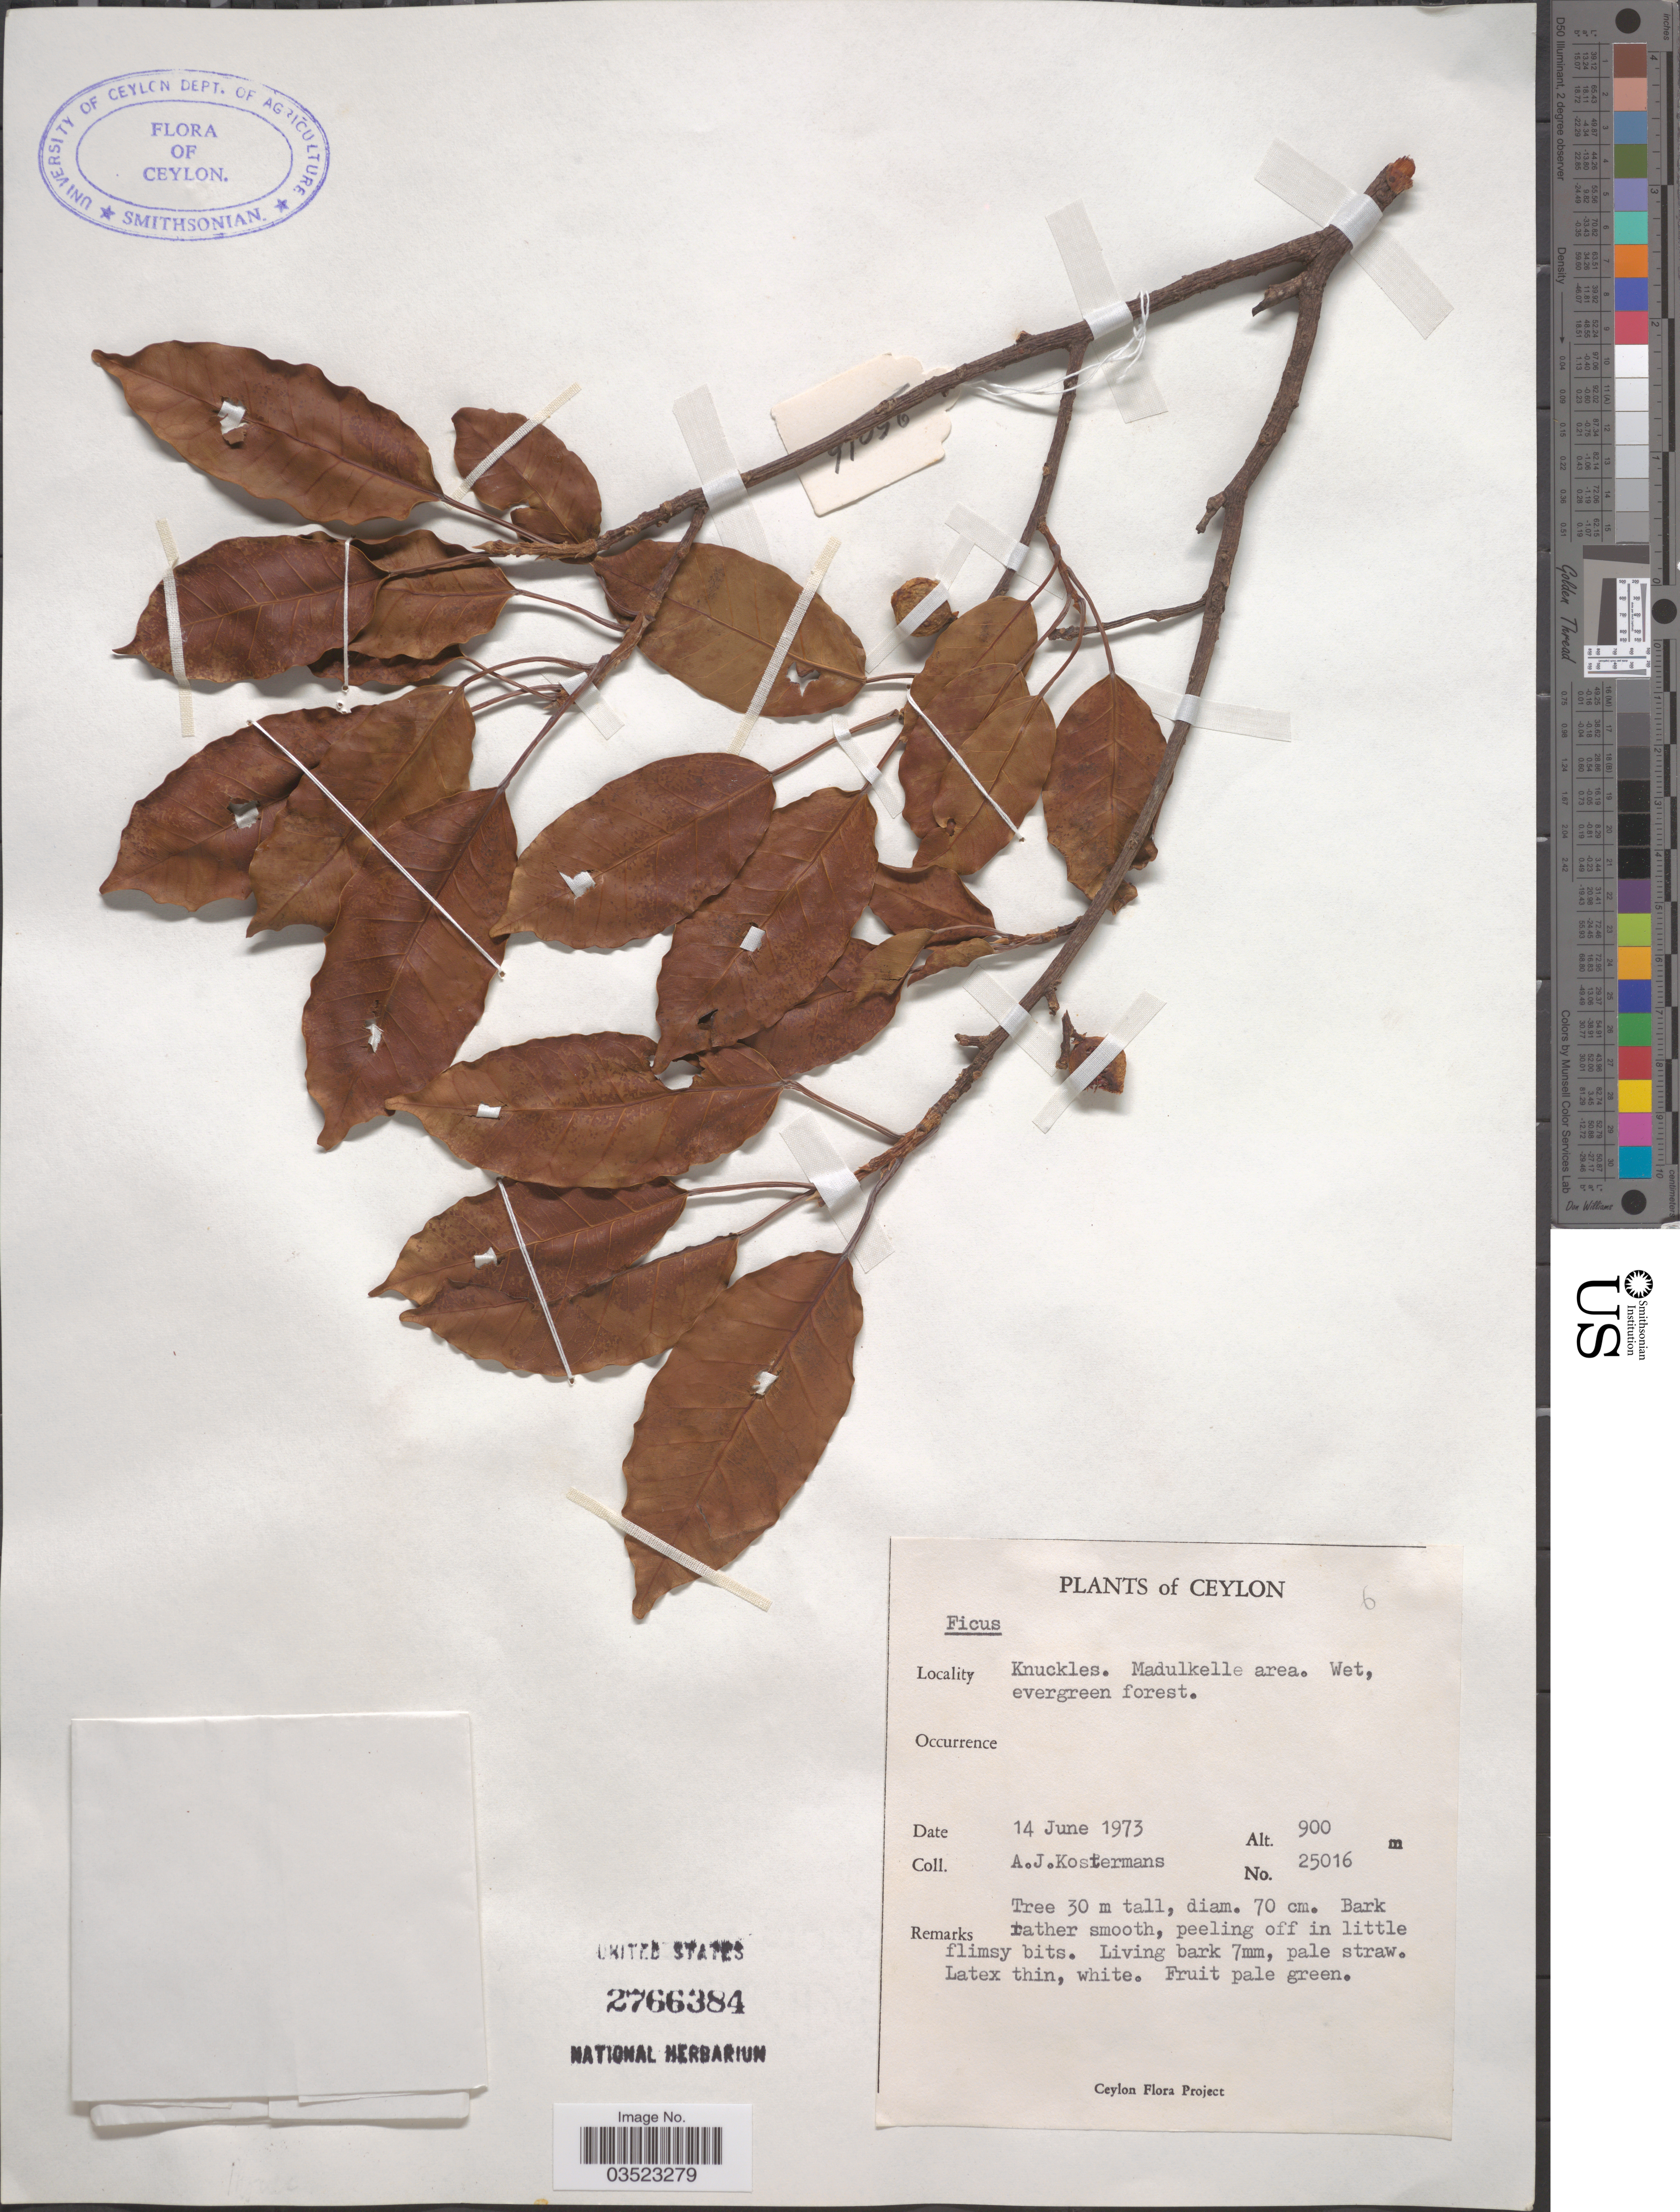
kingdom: Plantae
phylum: Tracheophyta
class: Magnoliopsida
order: Rosales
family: Moraceae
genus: Ficus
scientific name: Ficus sp.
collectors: A. J. G. Kostermans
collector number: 25016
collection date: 1973-06-14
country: Sri Lanka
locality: Ceylon. Knuckles. Madulkelle area.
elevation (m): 900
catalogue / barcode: US 2766384